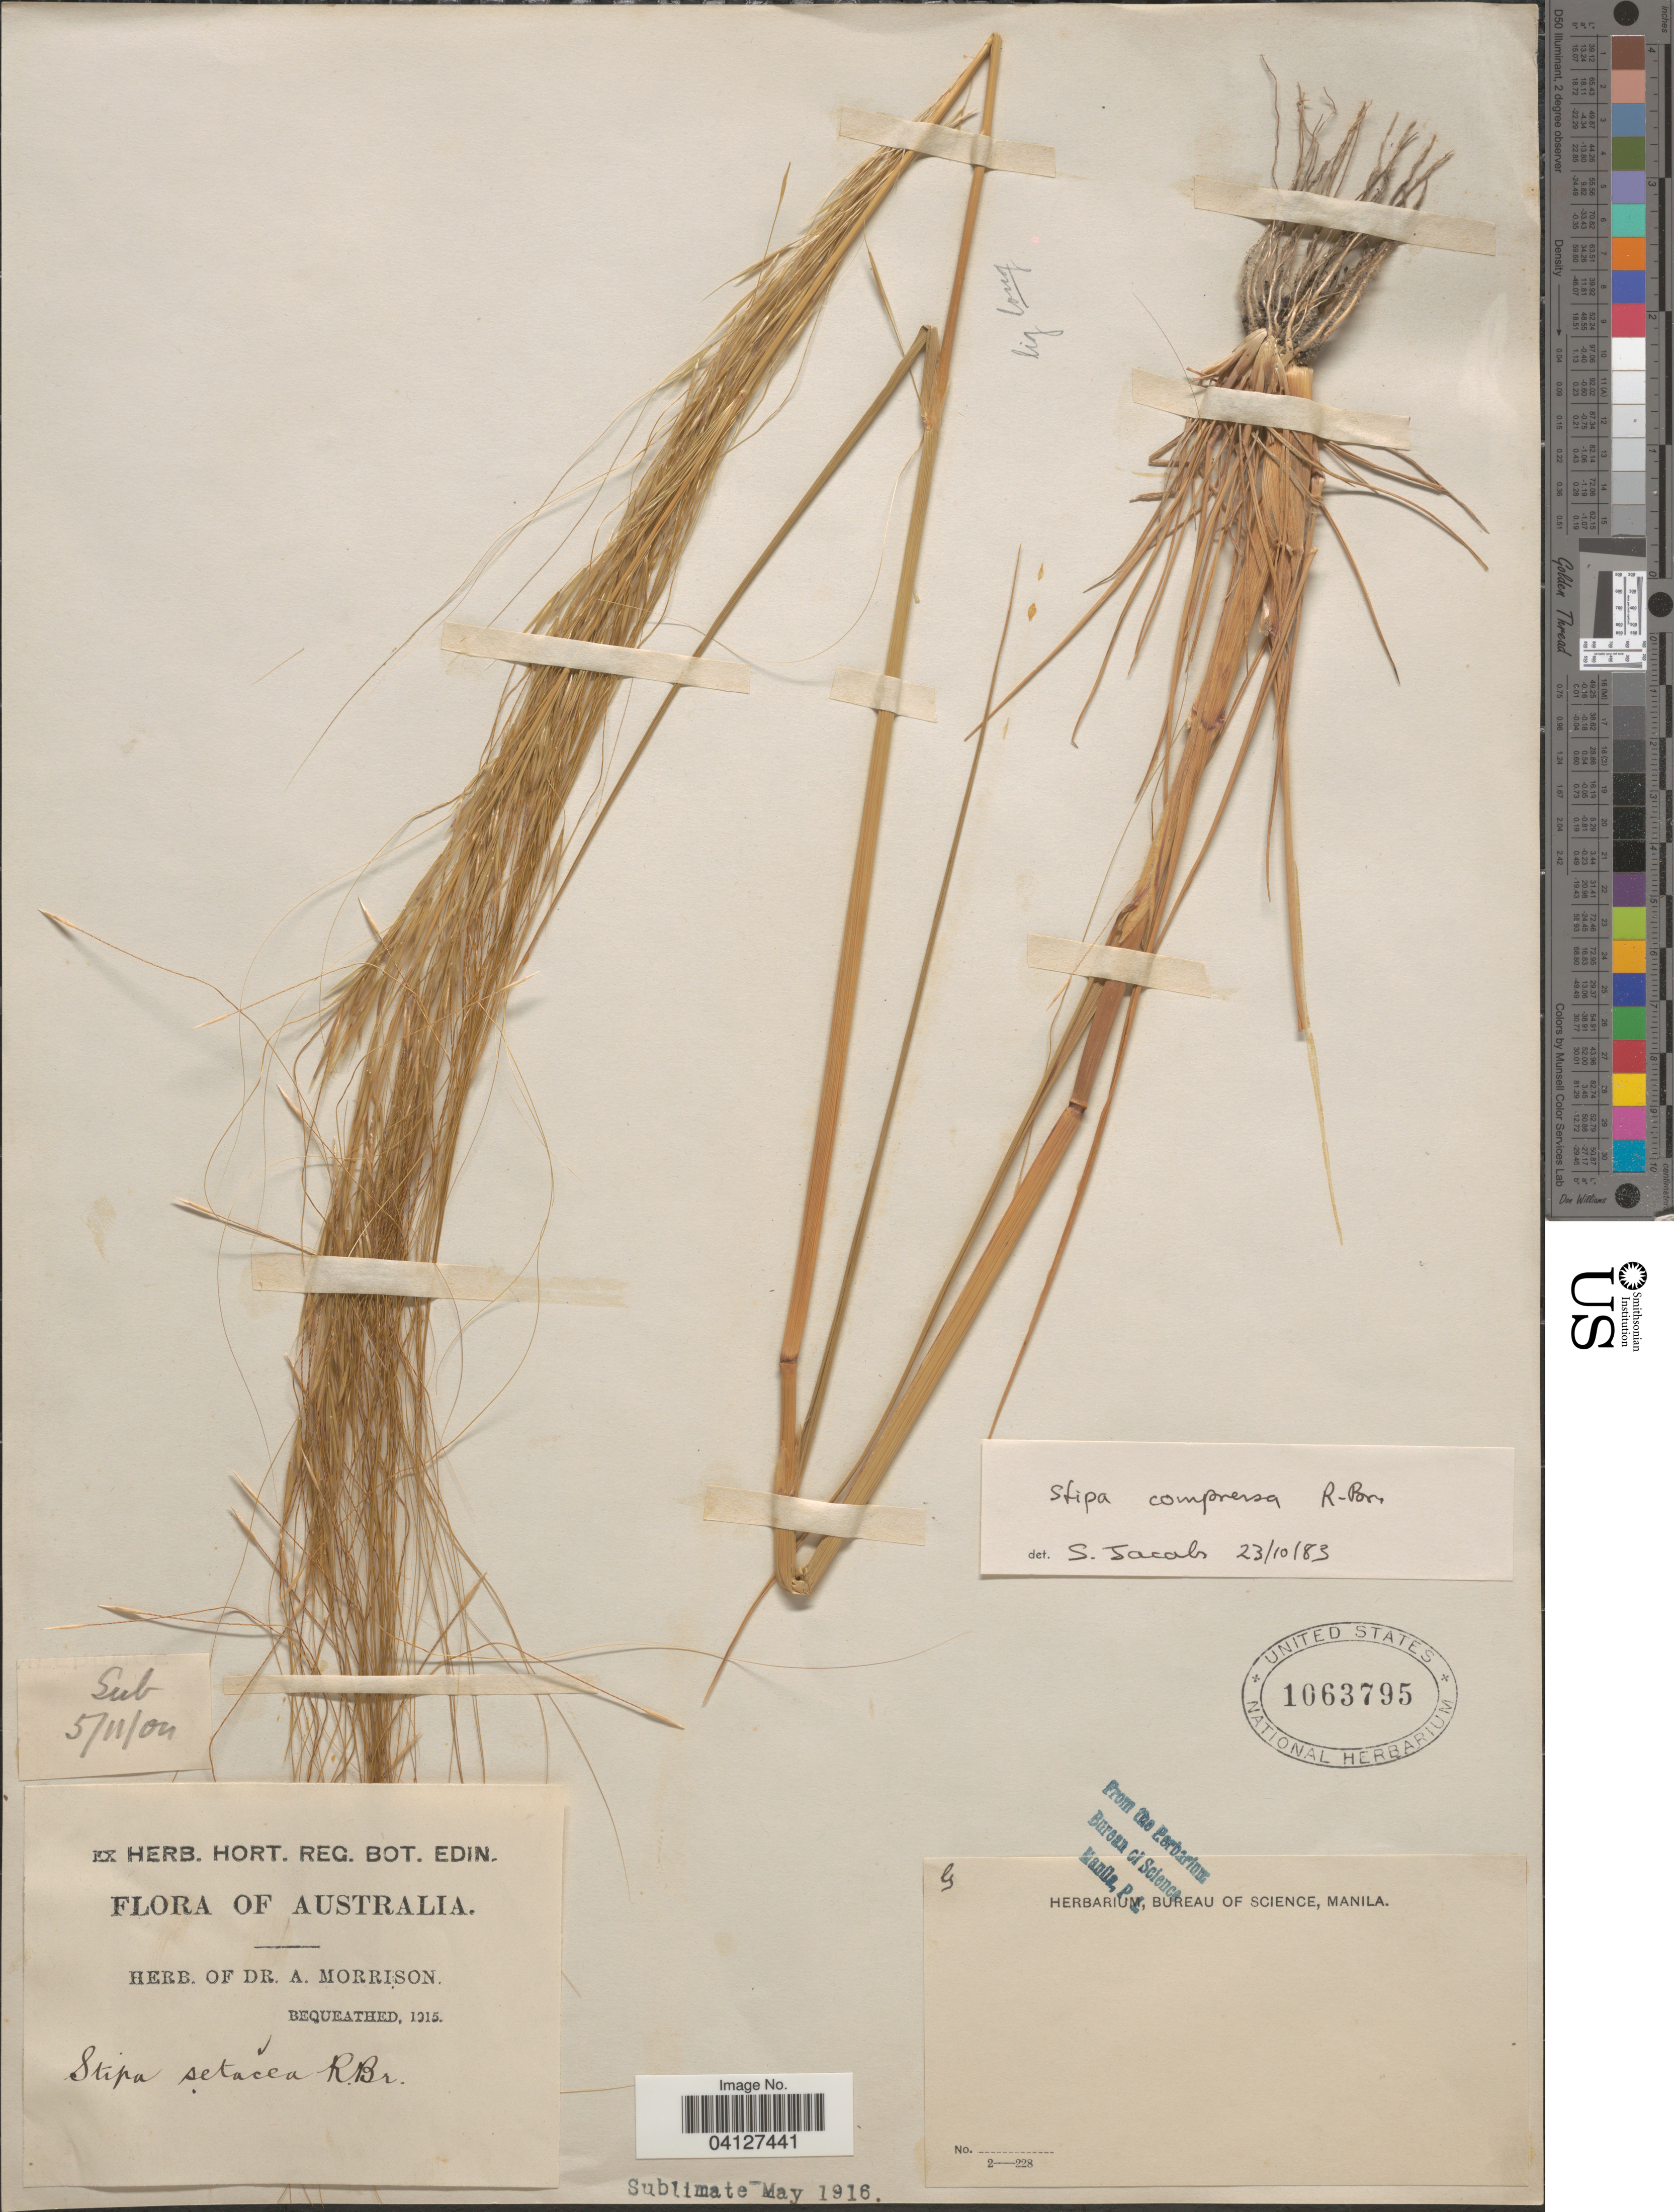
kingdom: Plantae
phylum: Tracheophyta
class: Liliopsida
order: Poales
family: Poaceae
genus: Stipa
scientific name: Stipa compressa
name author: R. Br.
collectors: ex herb. Dr. A. Morrison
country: Australia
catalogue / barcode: US 1063795